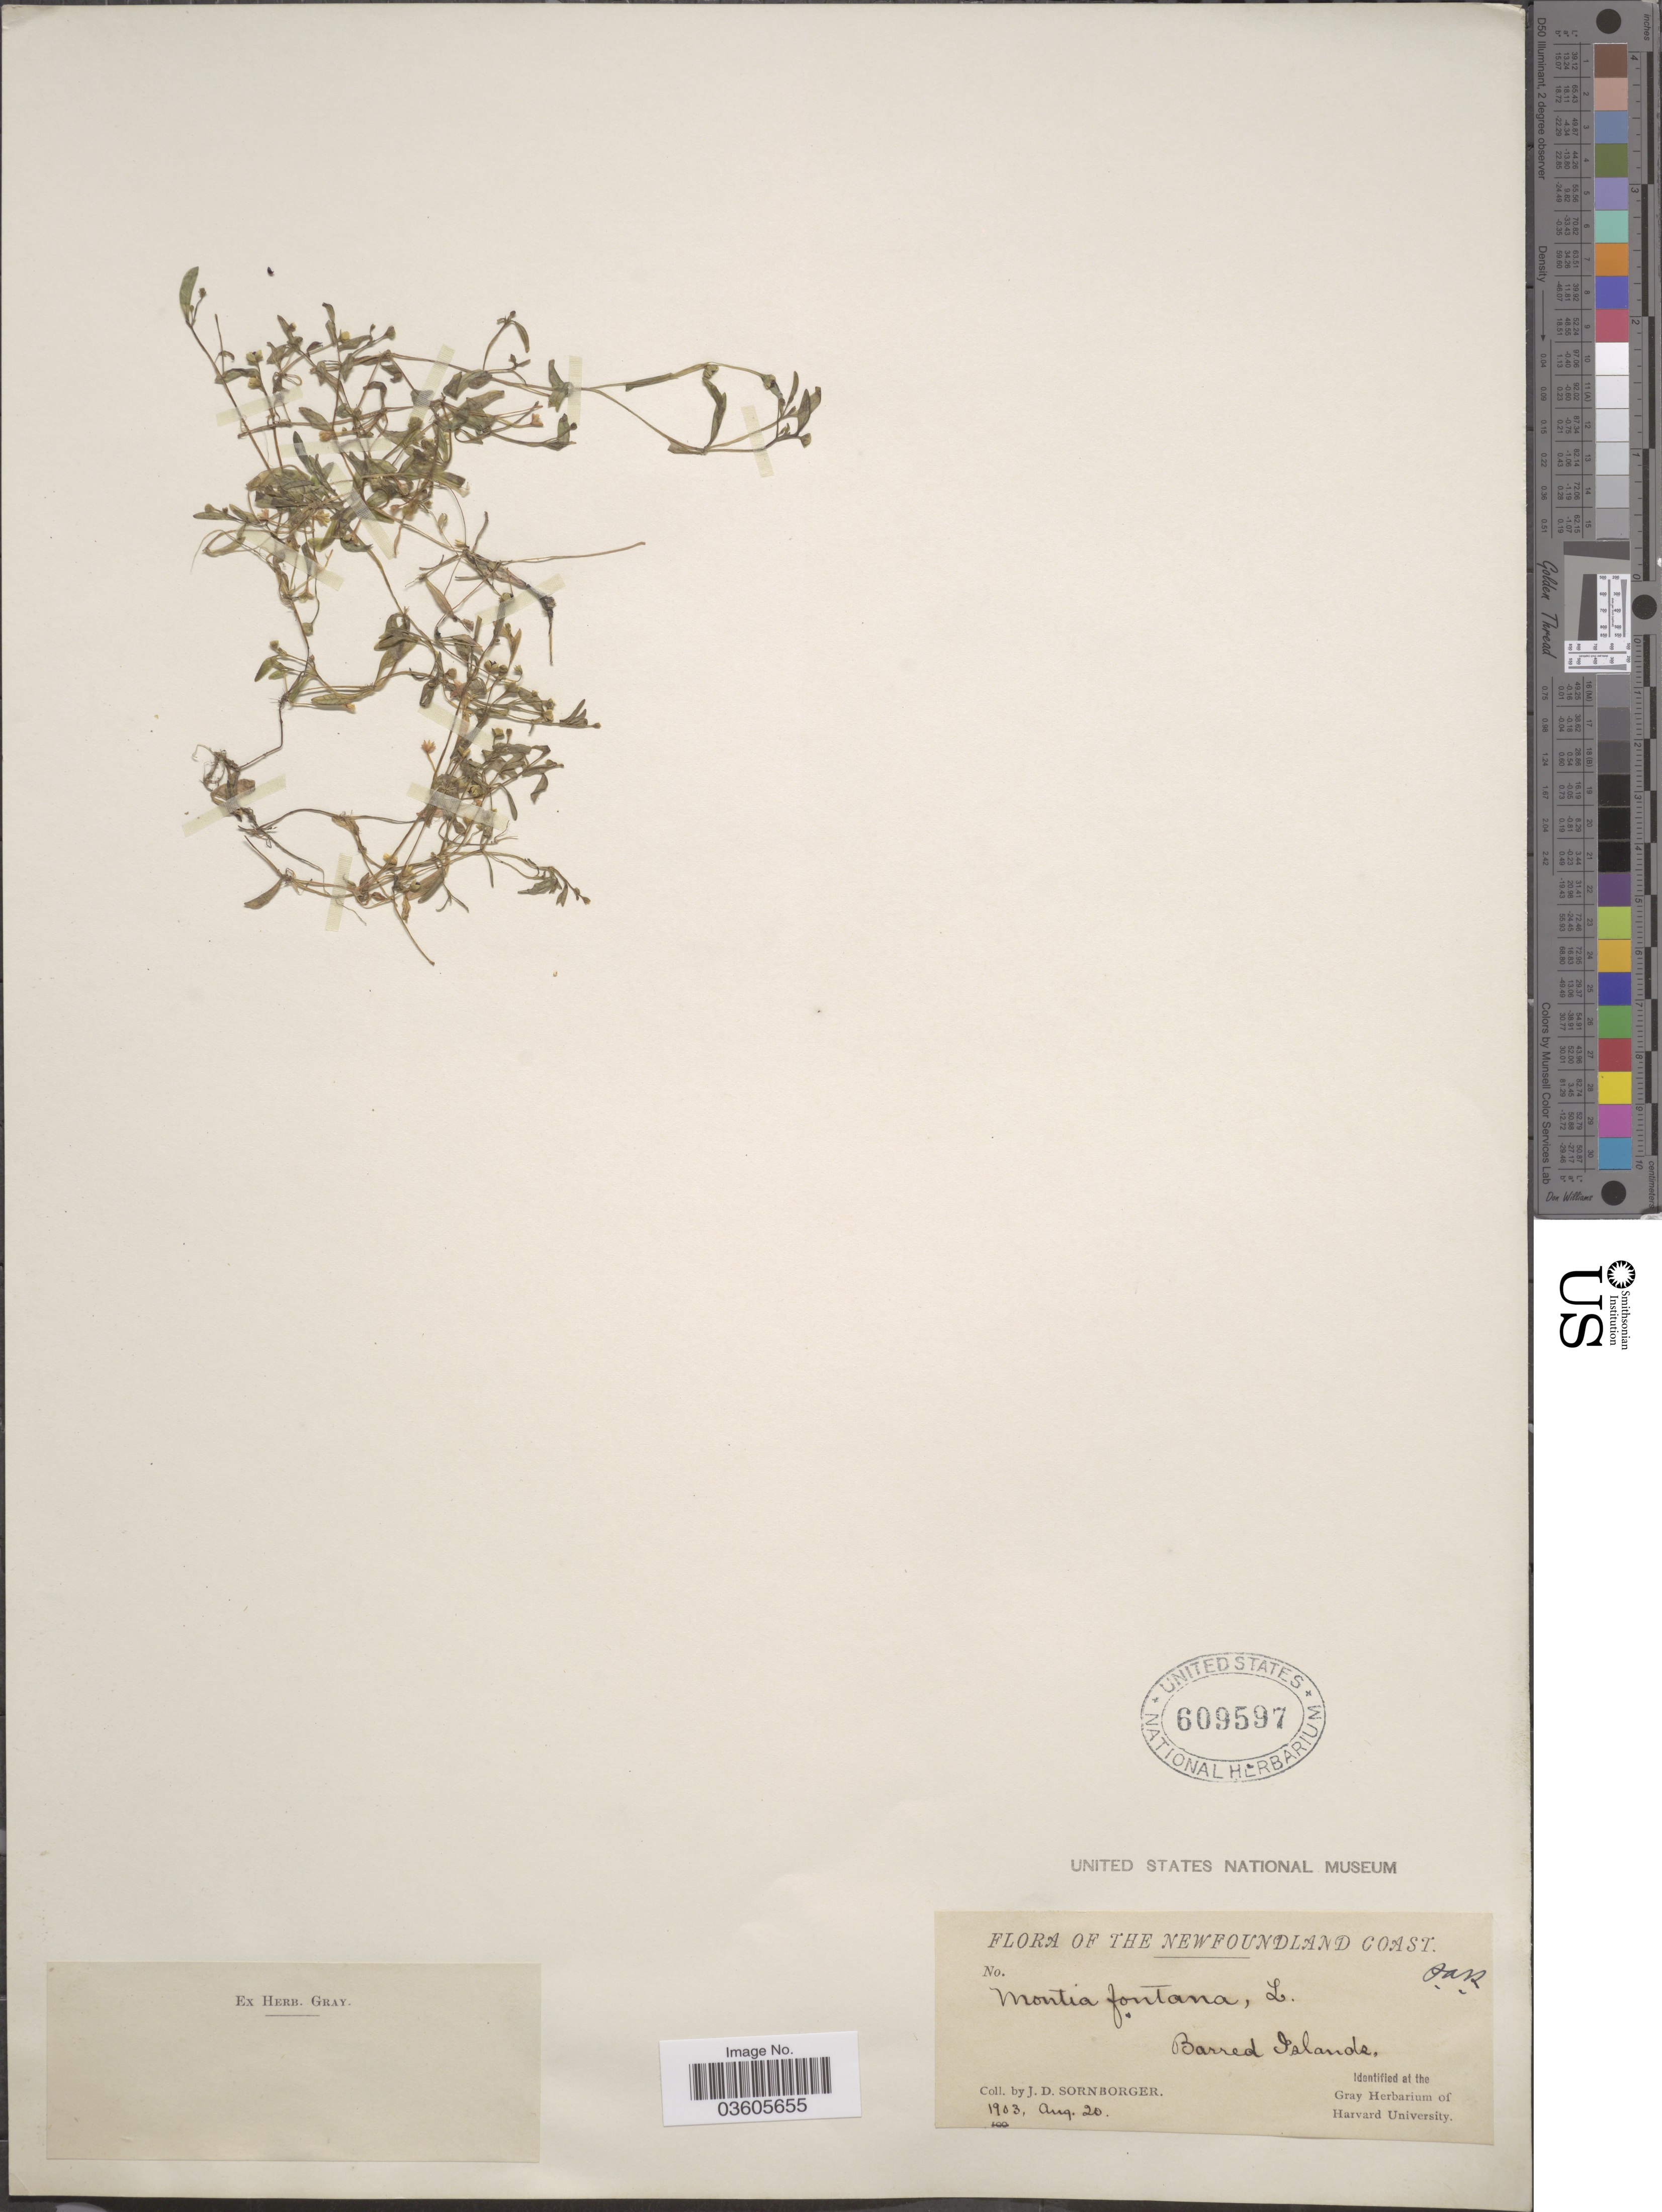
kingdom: Plantae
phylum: Tracheophyta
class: Magnoliopsida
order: Caryophyllales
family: Montiaceae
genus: Montia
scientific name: Montia fontana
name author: L.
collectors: J. Sornborger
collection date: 1903-08-20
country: Canada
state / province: Newfoundland and Labrador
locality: The Newfoundland Coast. Barred Islands.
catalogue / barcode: US 609597